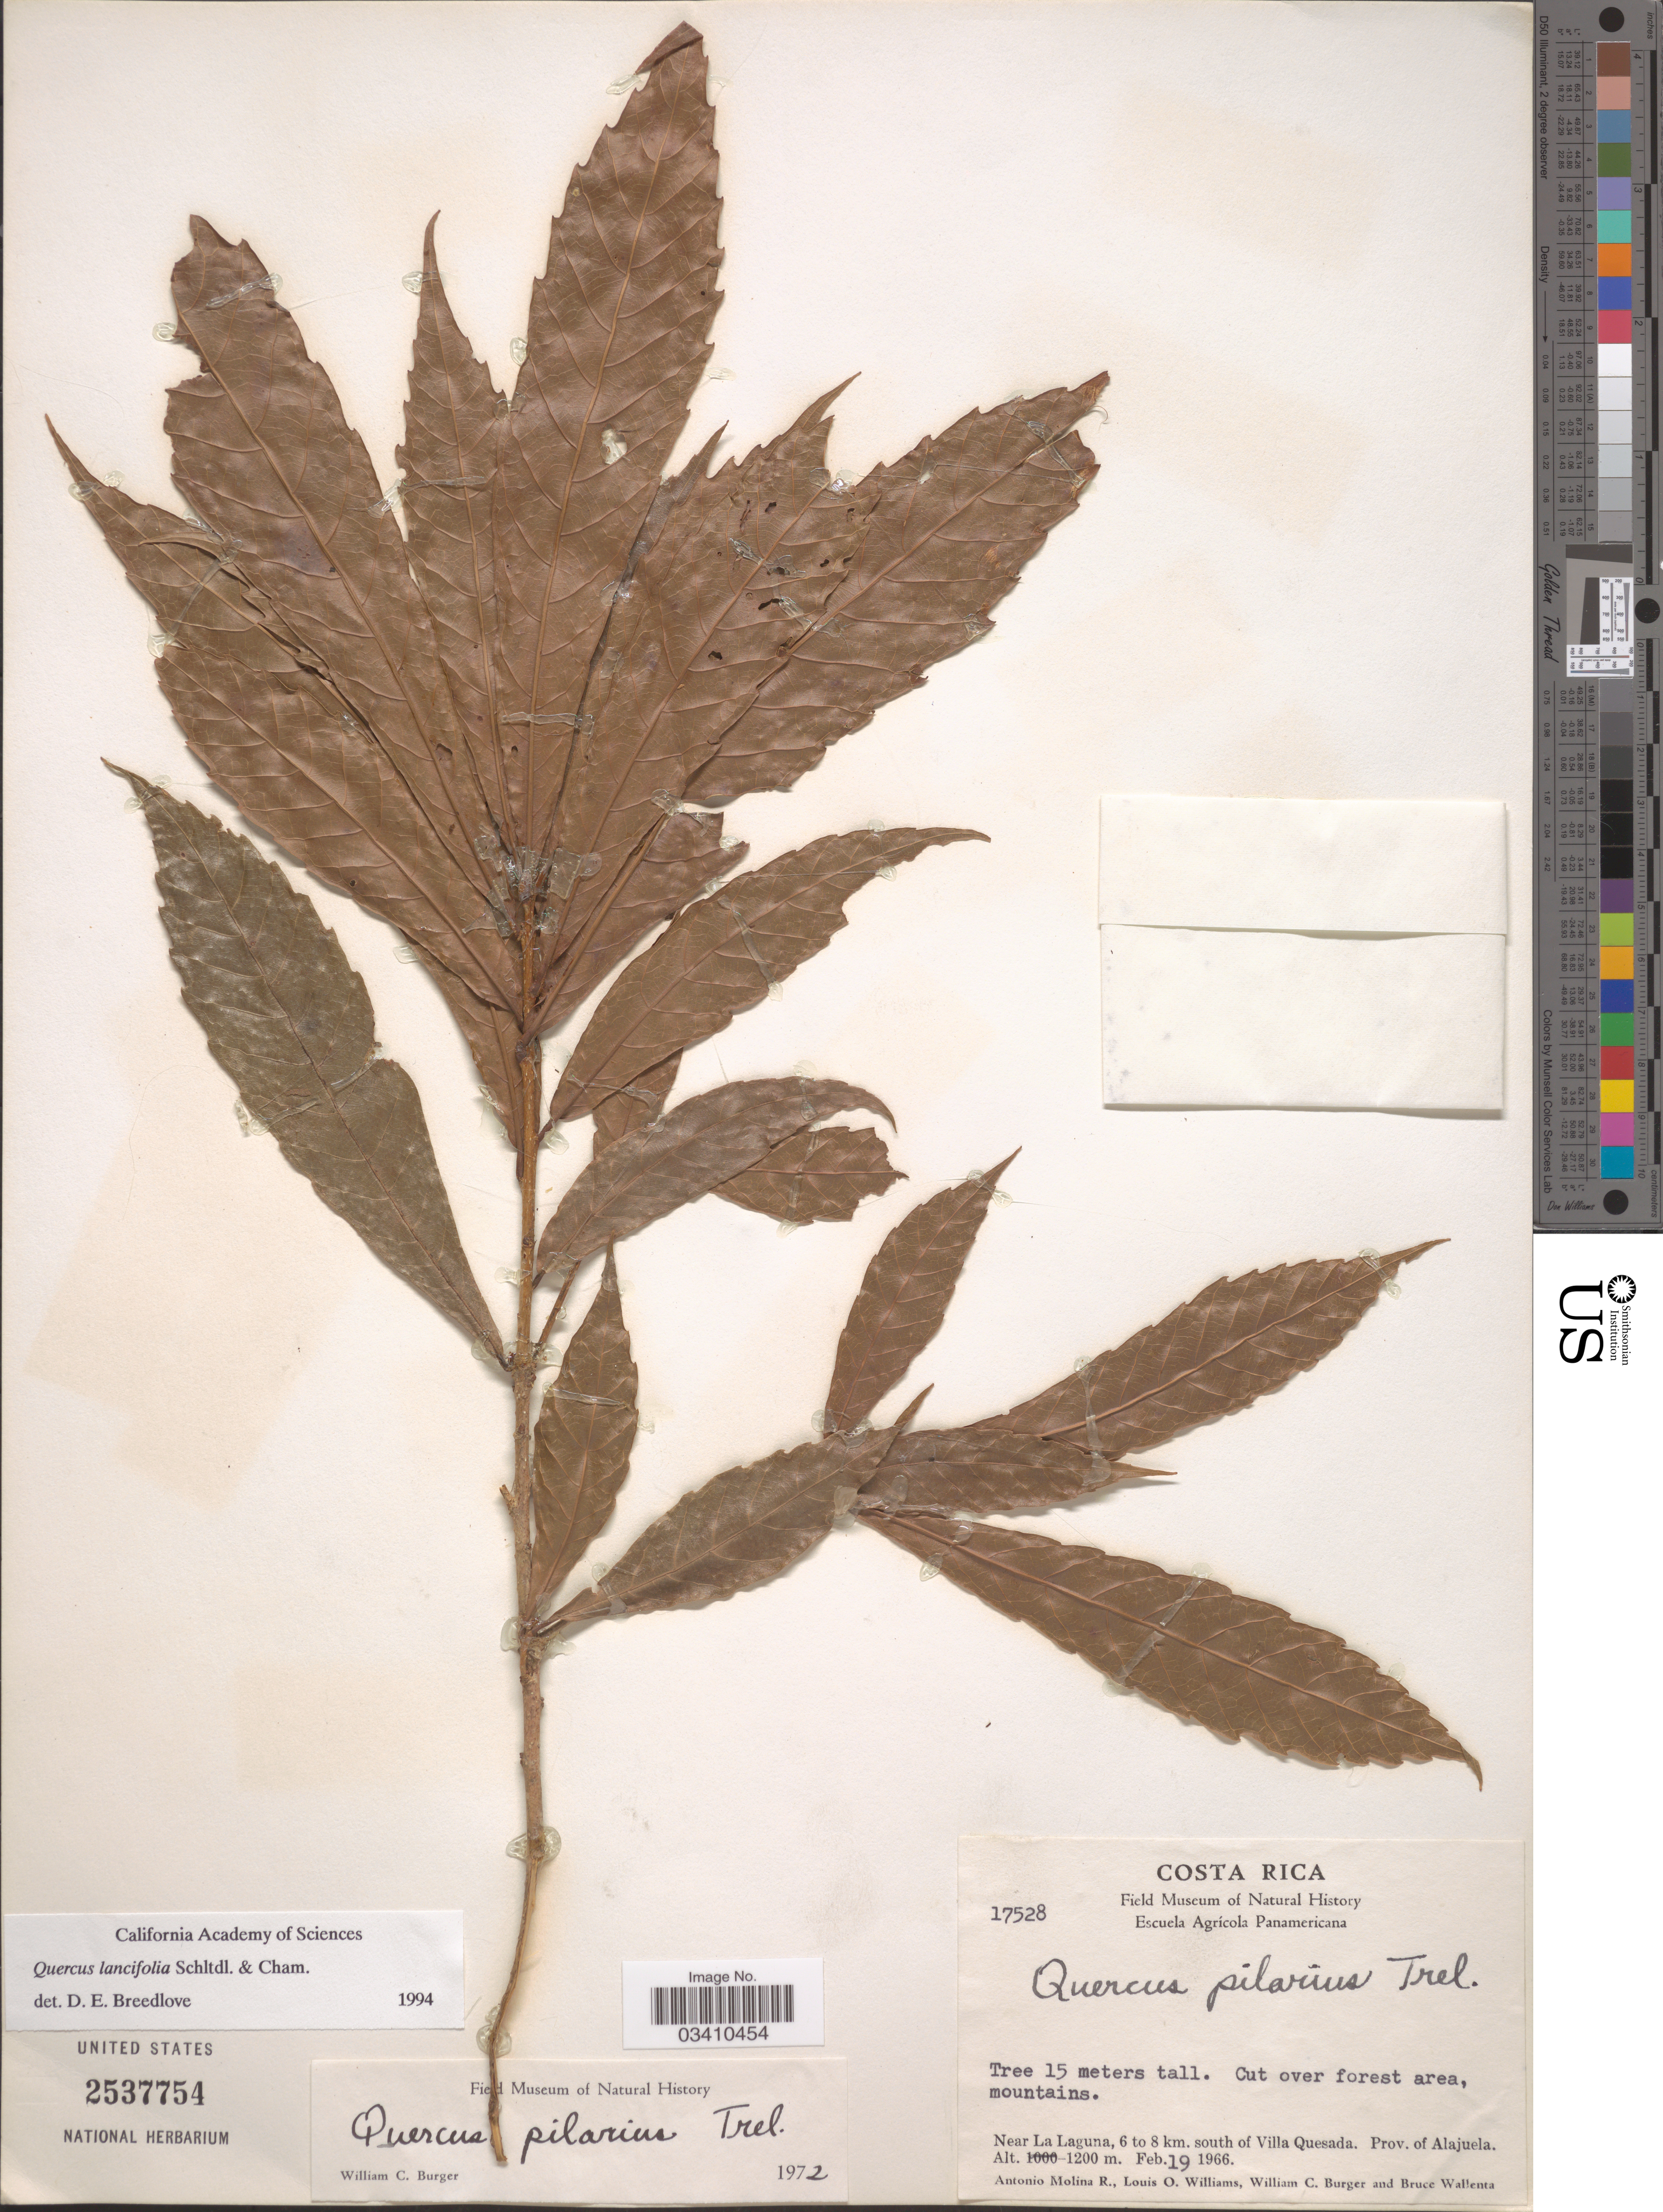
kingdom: Plantae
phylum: Tracheophyta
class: Magnoliopsida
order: Fagales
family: Fagaceae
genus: Quercus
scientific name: Quercus lancifolia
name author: Schltdl. & Cham.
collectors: A. Molina R., L. O. Williams, W. Burger & B. Wallenta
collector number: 17528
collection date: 1966-02-19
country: Costa Rica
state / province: Alajuela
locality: Near La Laguna, 6 to 8 km. south of Villa Quesada.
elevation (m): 1200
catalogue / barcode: US 2537754